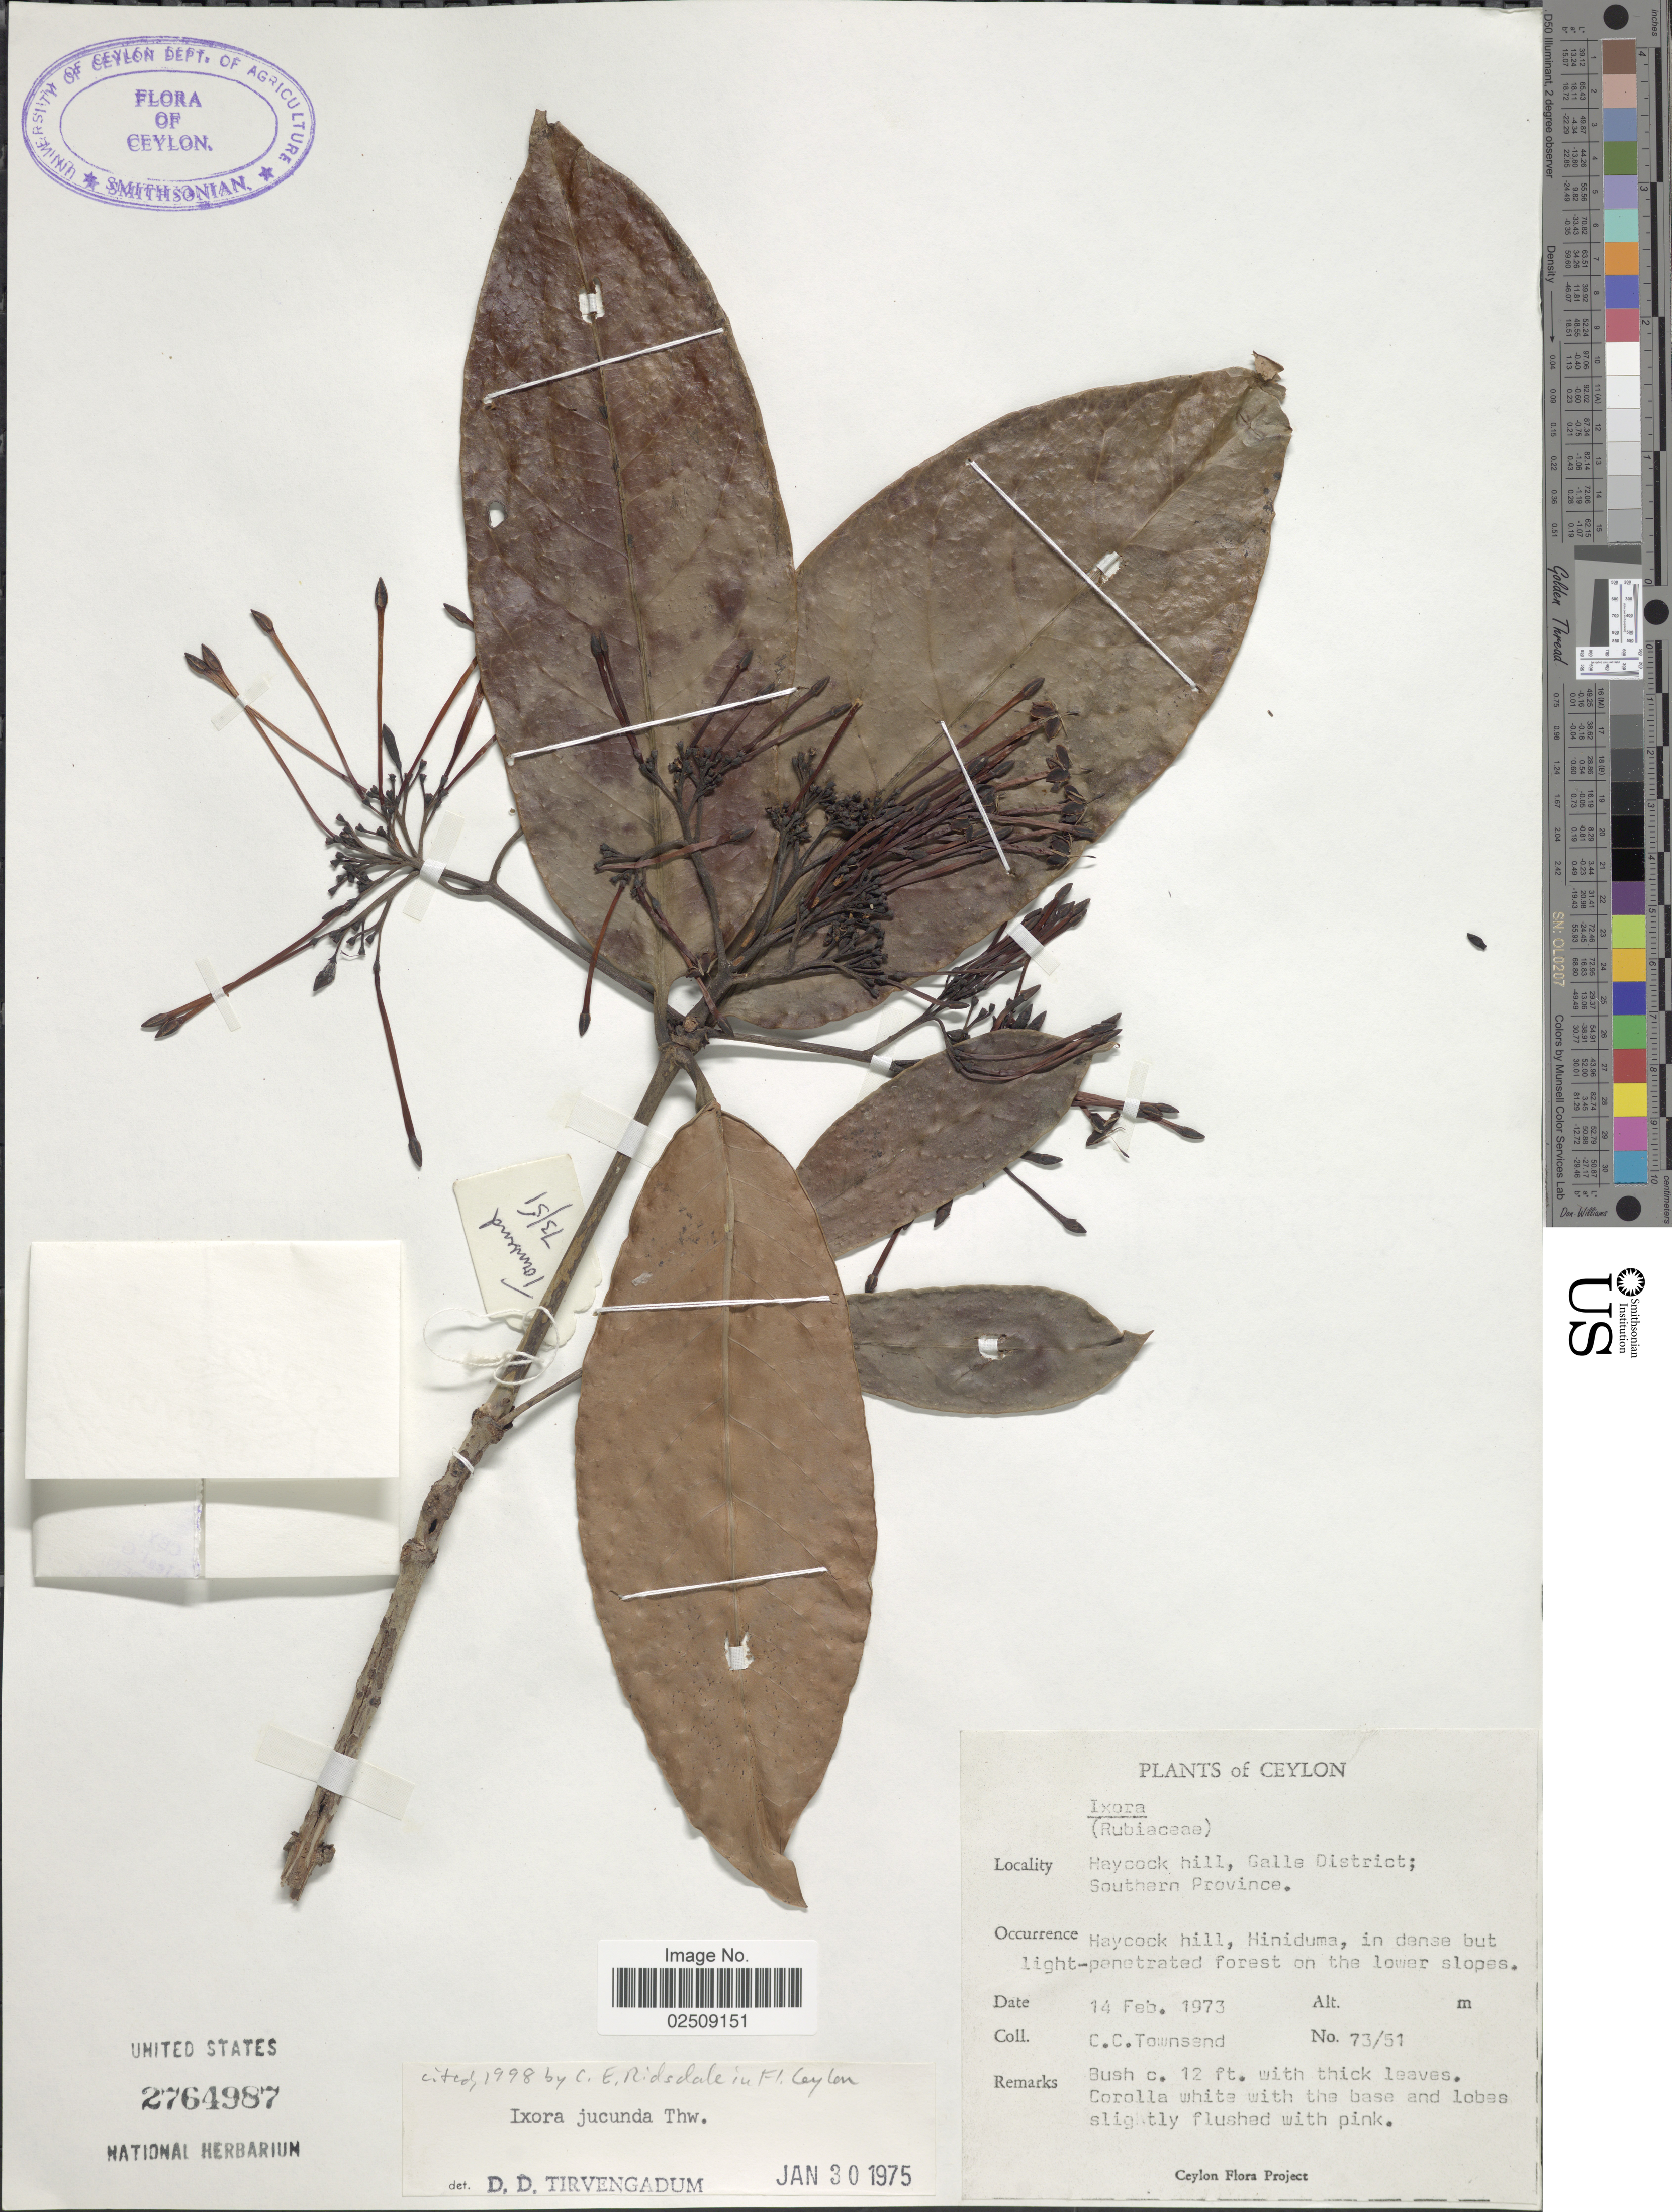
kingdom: Plantae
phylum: Tracheophyta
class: Magnoliopsida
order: Gentianales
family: Rubiaceae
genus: Ixora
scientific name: Ixora jucunda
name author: Thwaites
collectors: C. Townsand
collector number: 73/51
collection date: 1973-02-14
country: Sri Lanka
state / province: Southern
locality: Ceylon. Haycock hill, Galle District; Southern Province, Haycock hill, Hiniduma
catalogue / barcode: US 2764987